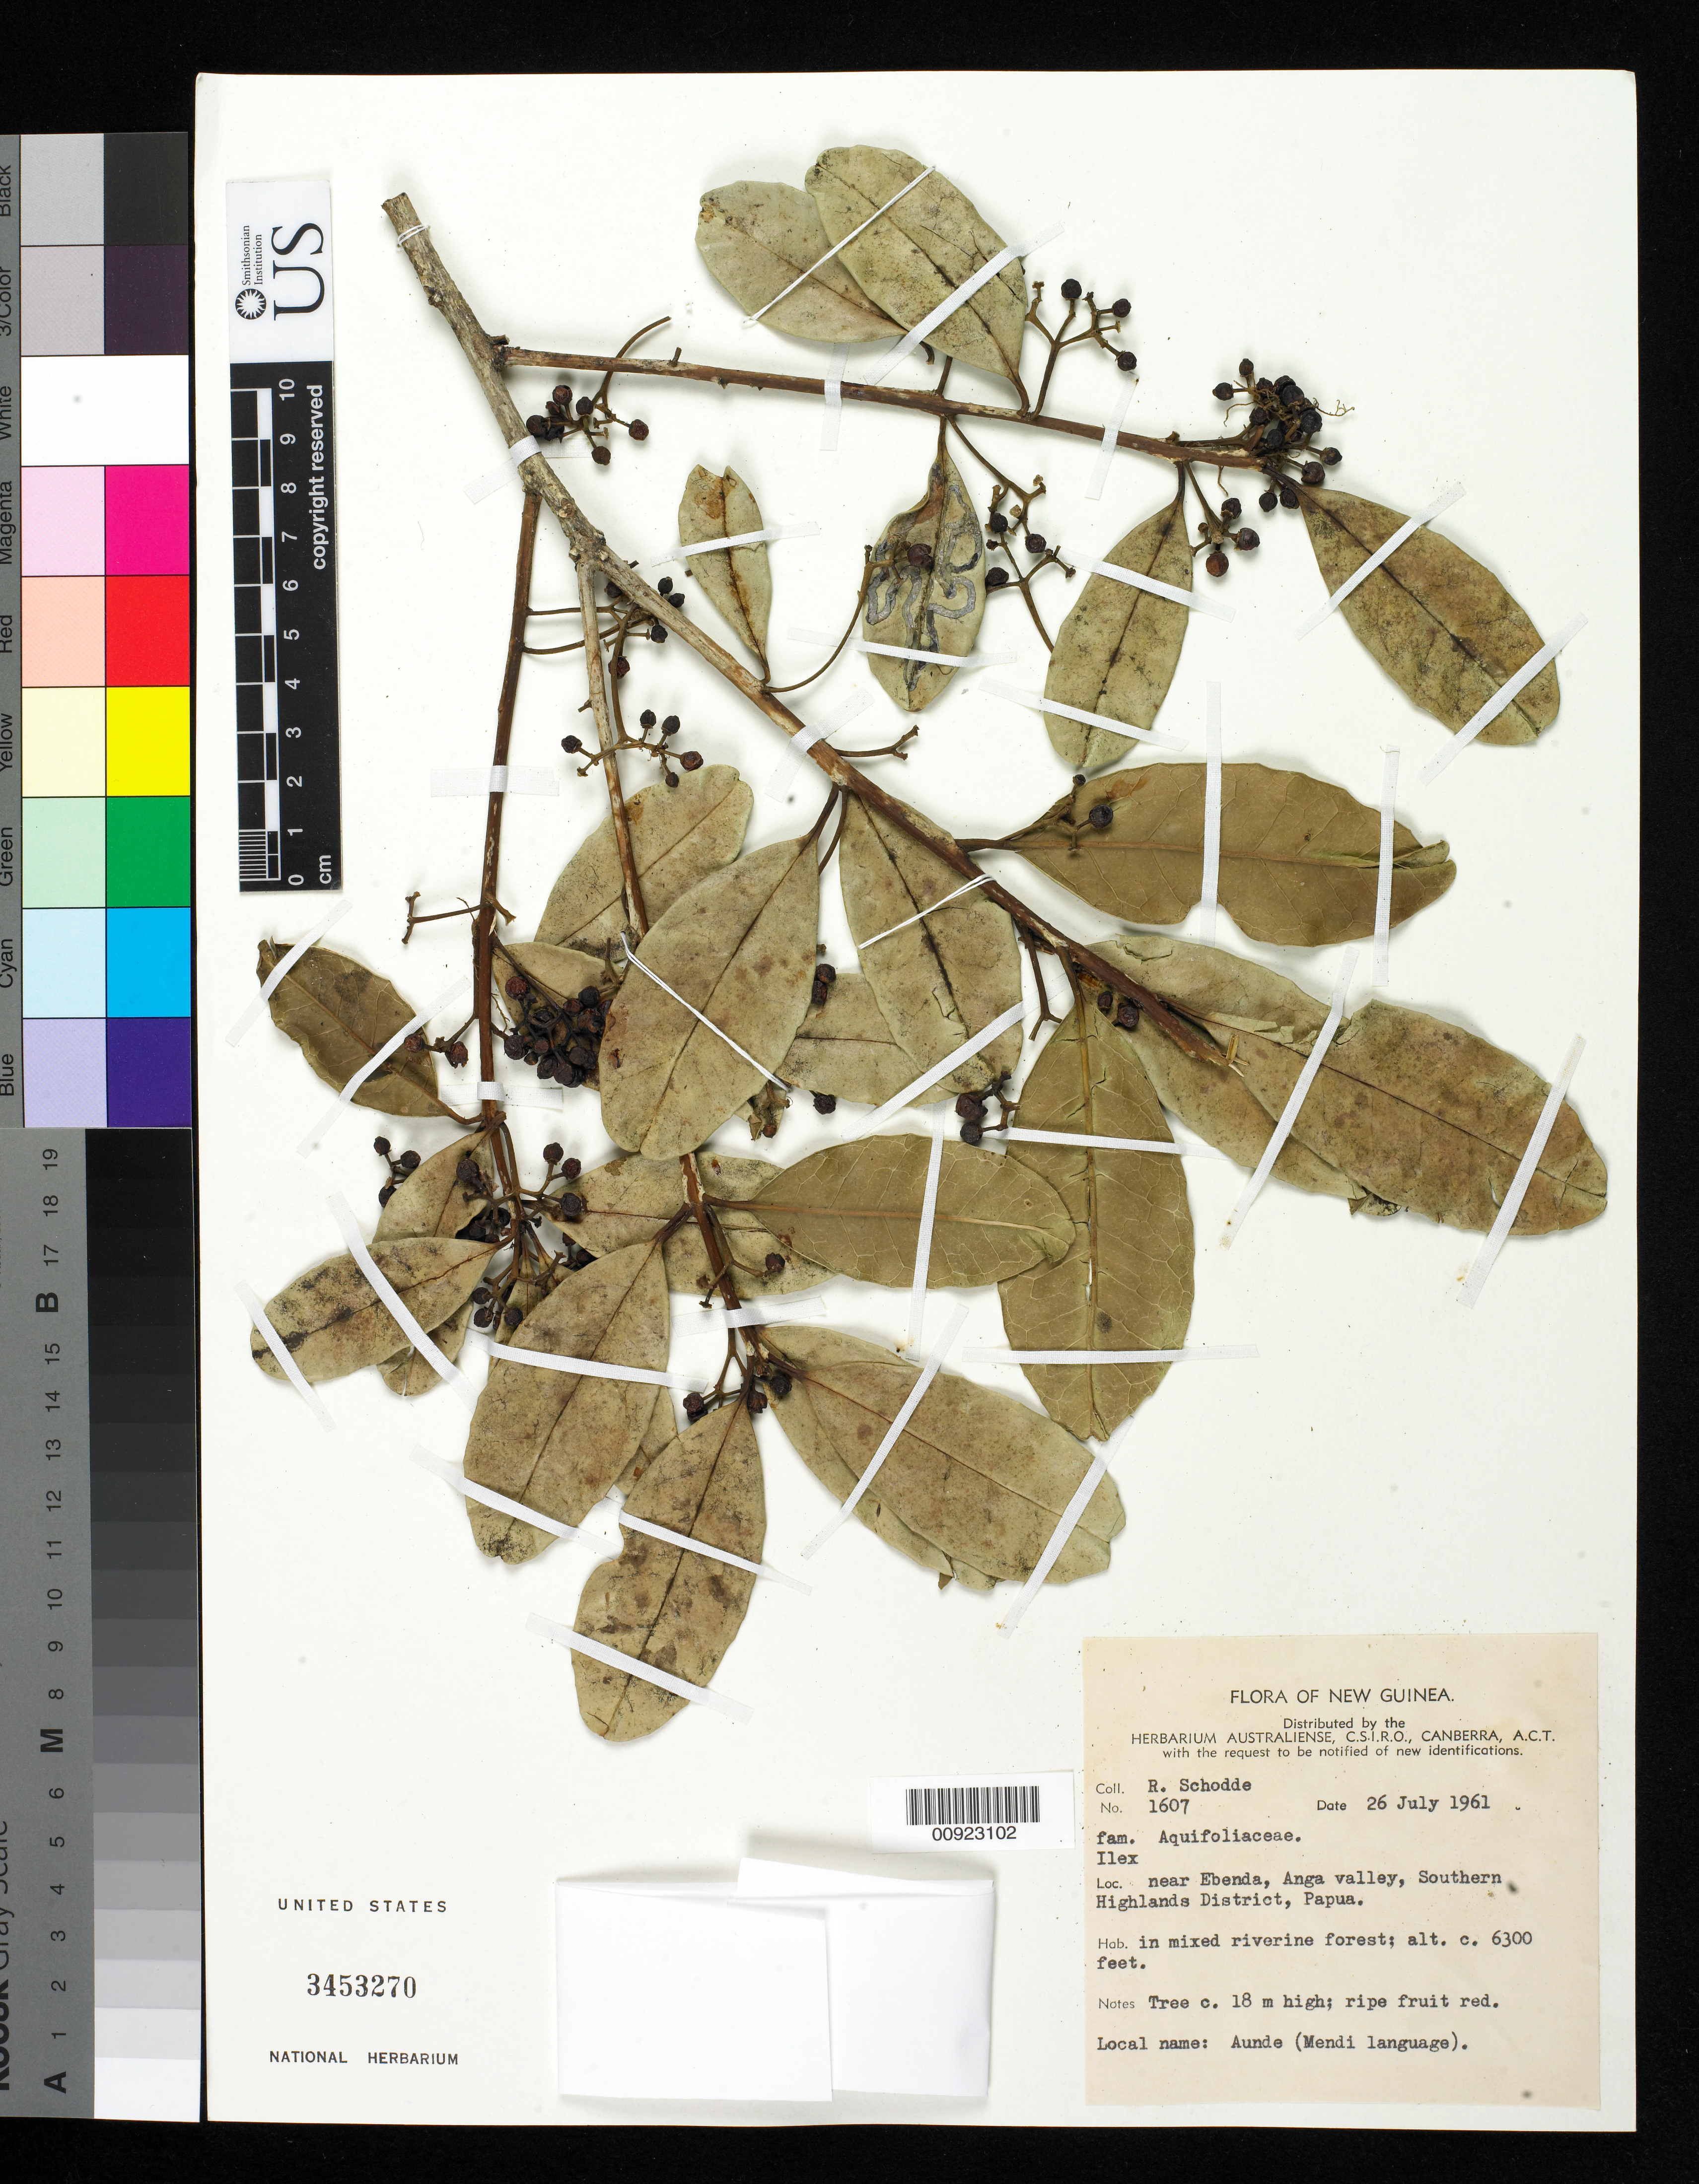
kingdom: Plantae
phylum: Tracheophyta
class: Magnoliopsida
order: Aquifoliales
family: Aquifoliaceae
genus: Ilex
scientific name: Ilex sp.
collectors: R. Schodde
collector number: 1607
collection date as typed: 26 Jul 1961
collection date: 1961-07-26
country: Papua New Guinea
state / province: Southern Highlands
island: New Guinea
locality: near Ebenda, Anga valley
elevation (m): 1920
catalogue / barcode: US 3453270